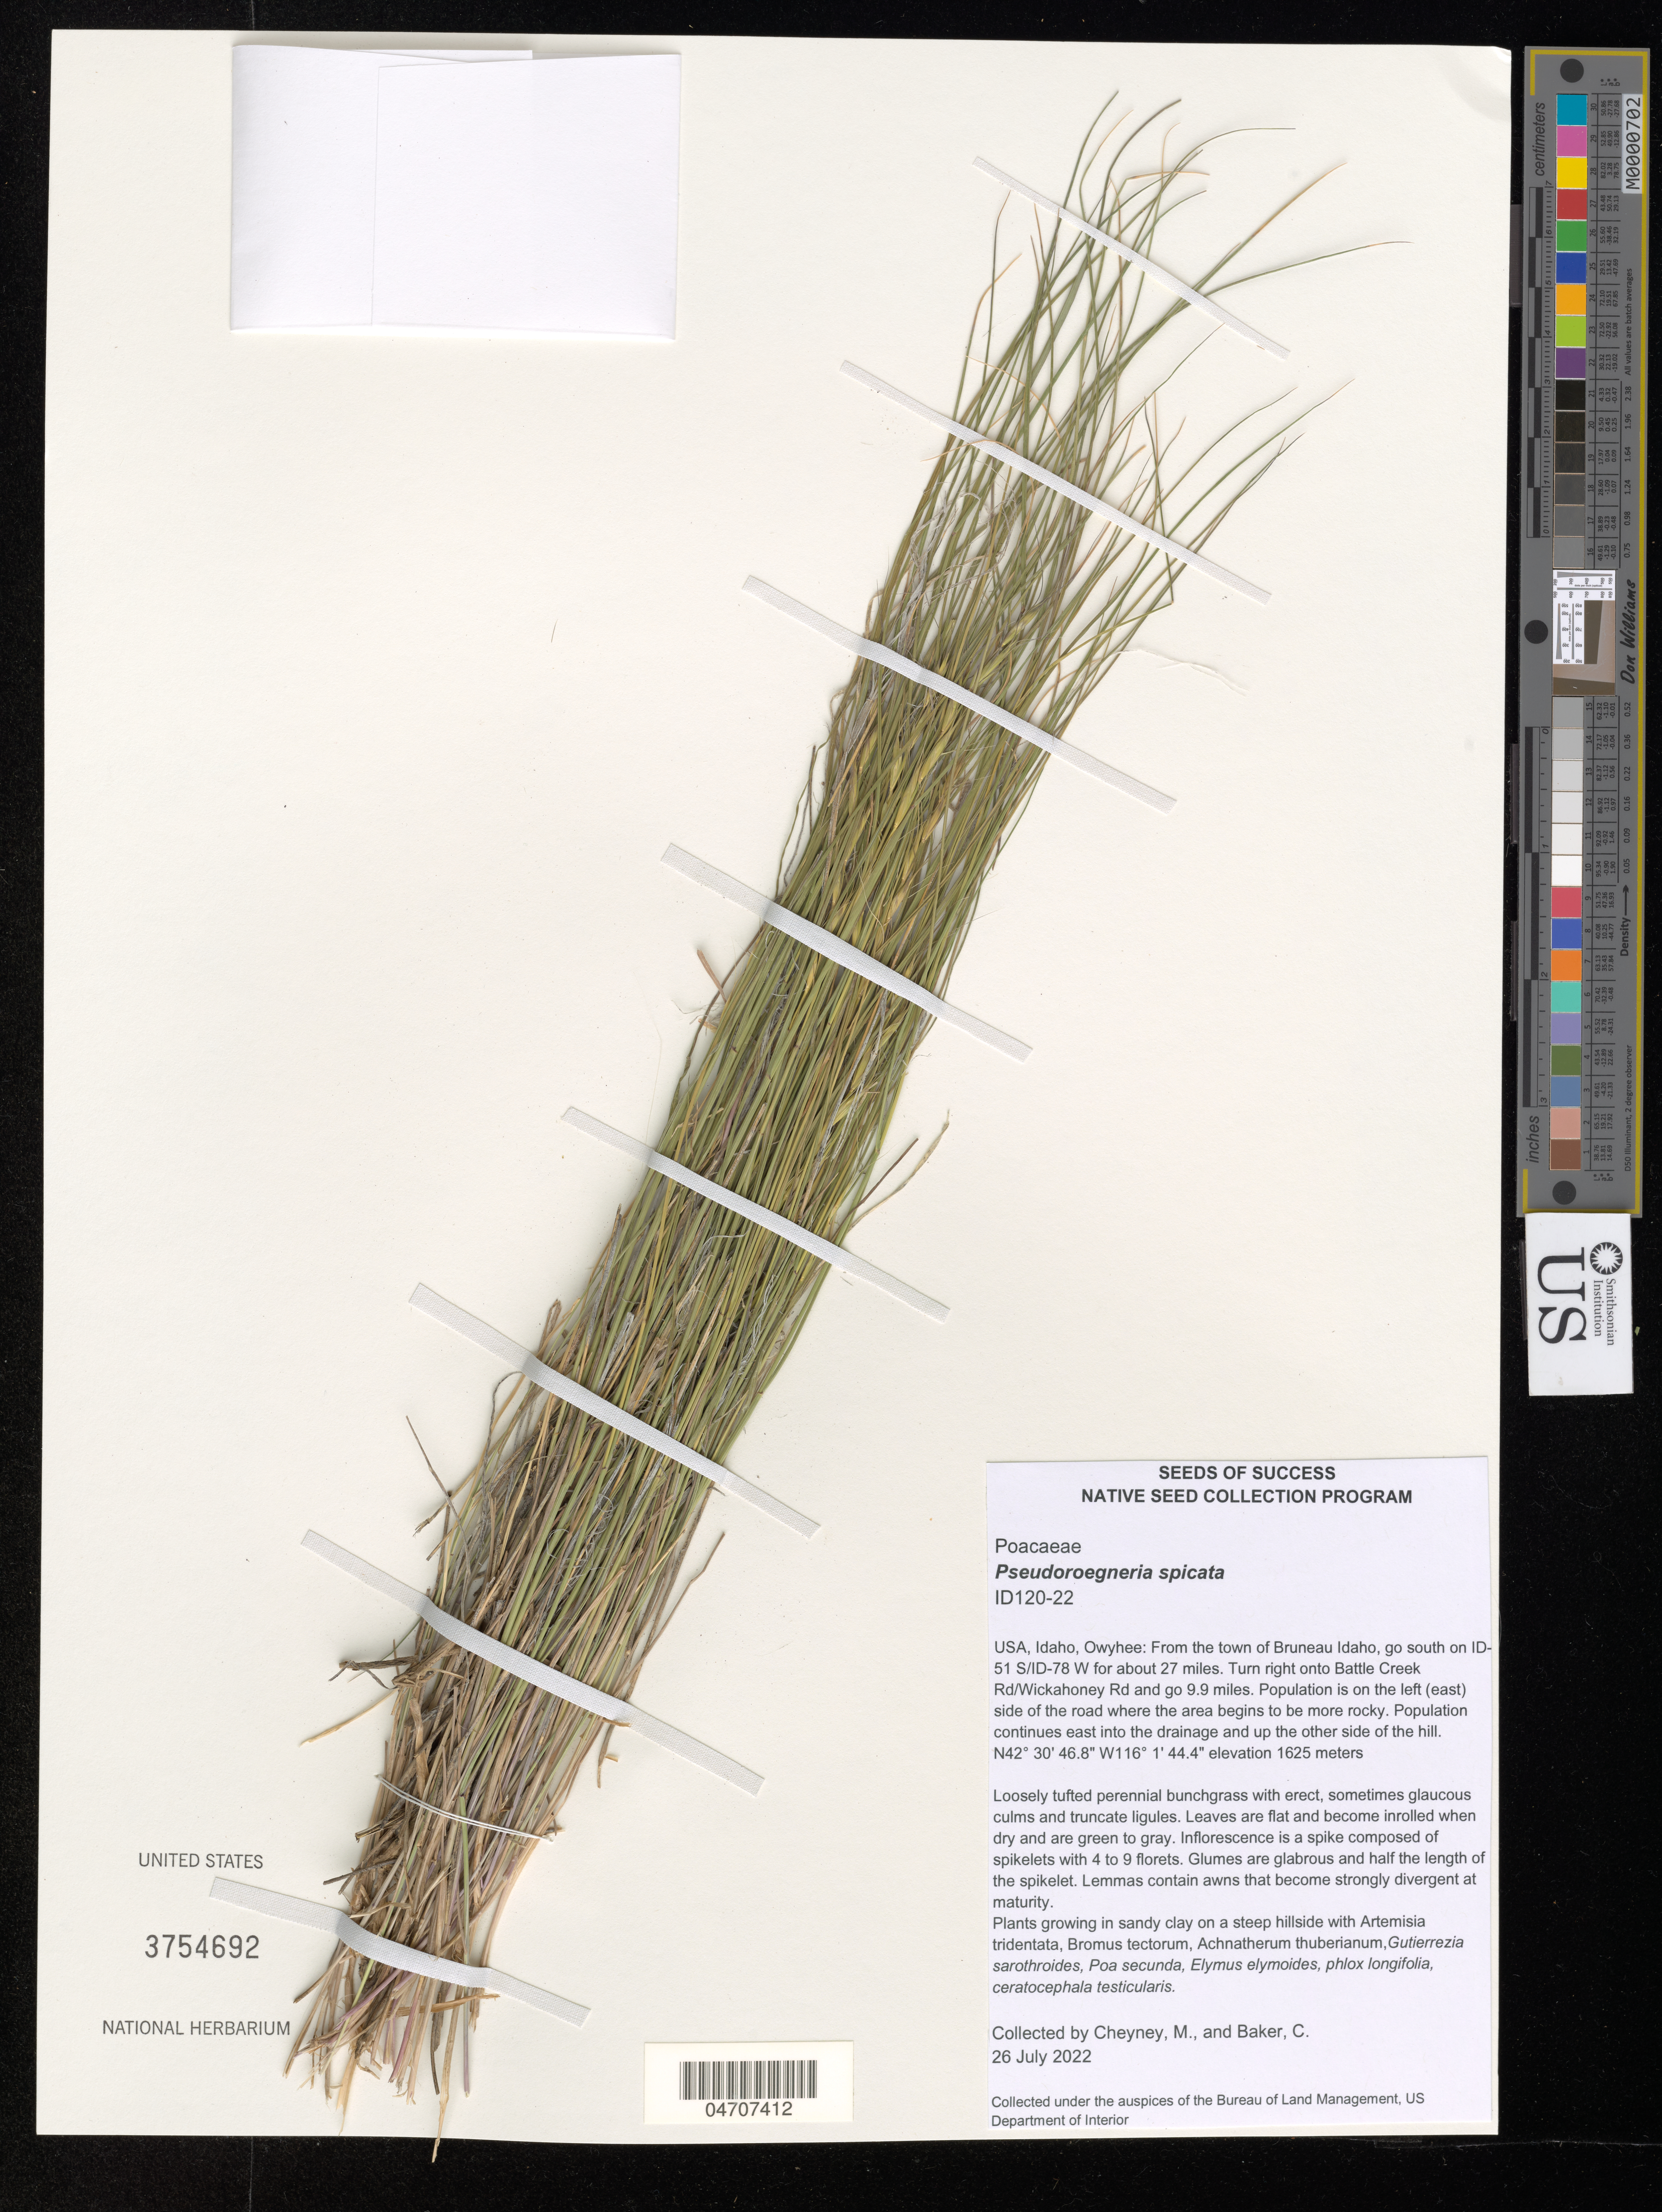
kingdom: Plantae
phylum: Tracheophyta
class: Liliopsida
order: Poales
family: Poaceae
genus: Pseudoroegneria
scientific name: Pseudoroegneria spicata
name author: (Pursh) Á. Löve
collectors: M. Cheyney & C. Baker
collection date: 2022-07-26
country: United States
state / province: Idaho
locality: Owyhee: From the town of Bruneau Idaho, go south on ID-51 S/ID-78 W for about 72 miles. Turn right onto Battle Creek Rd/Wickahoney Rd and go 9.9 miles. Population is on the left (east) side of the road where the area begins to be more rocky. Population continues east into drainage and up the other side of the hill.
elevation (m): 1625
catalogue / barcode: US 3754692